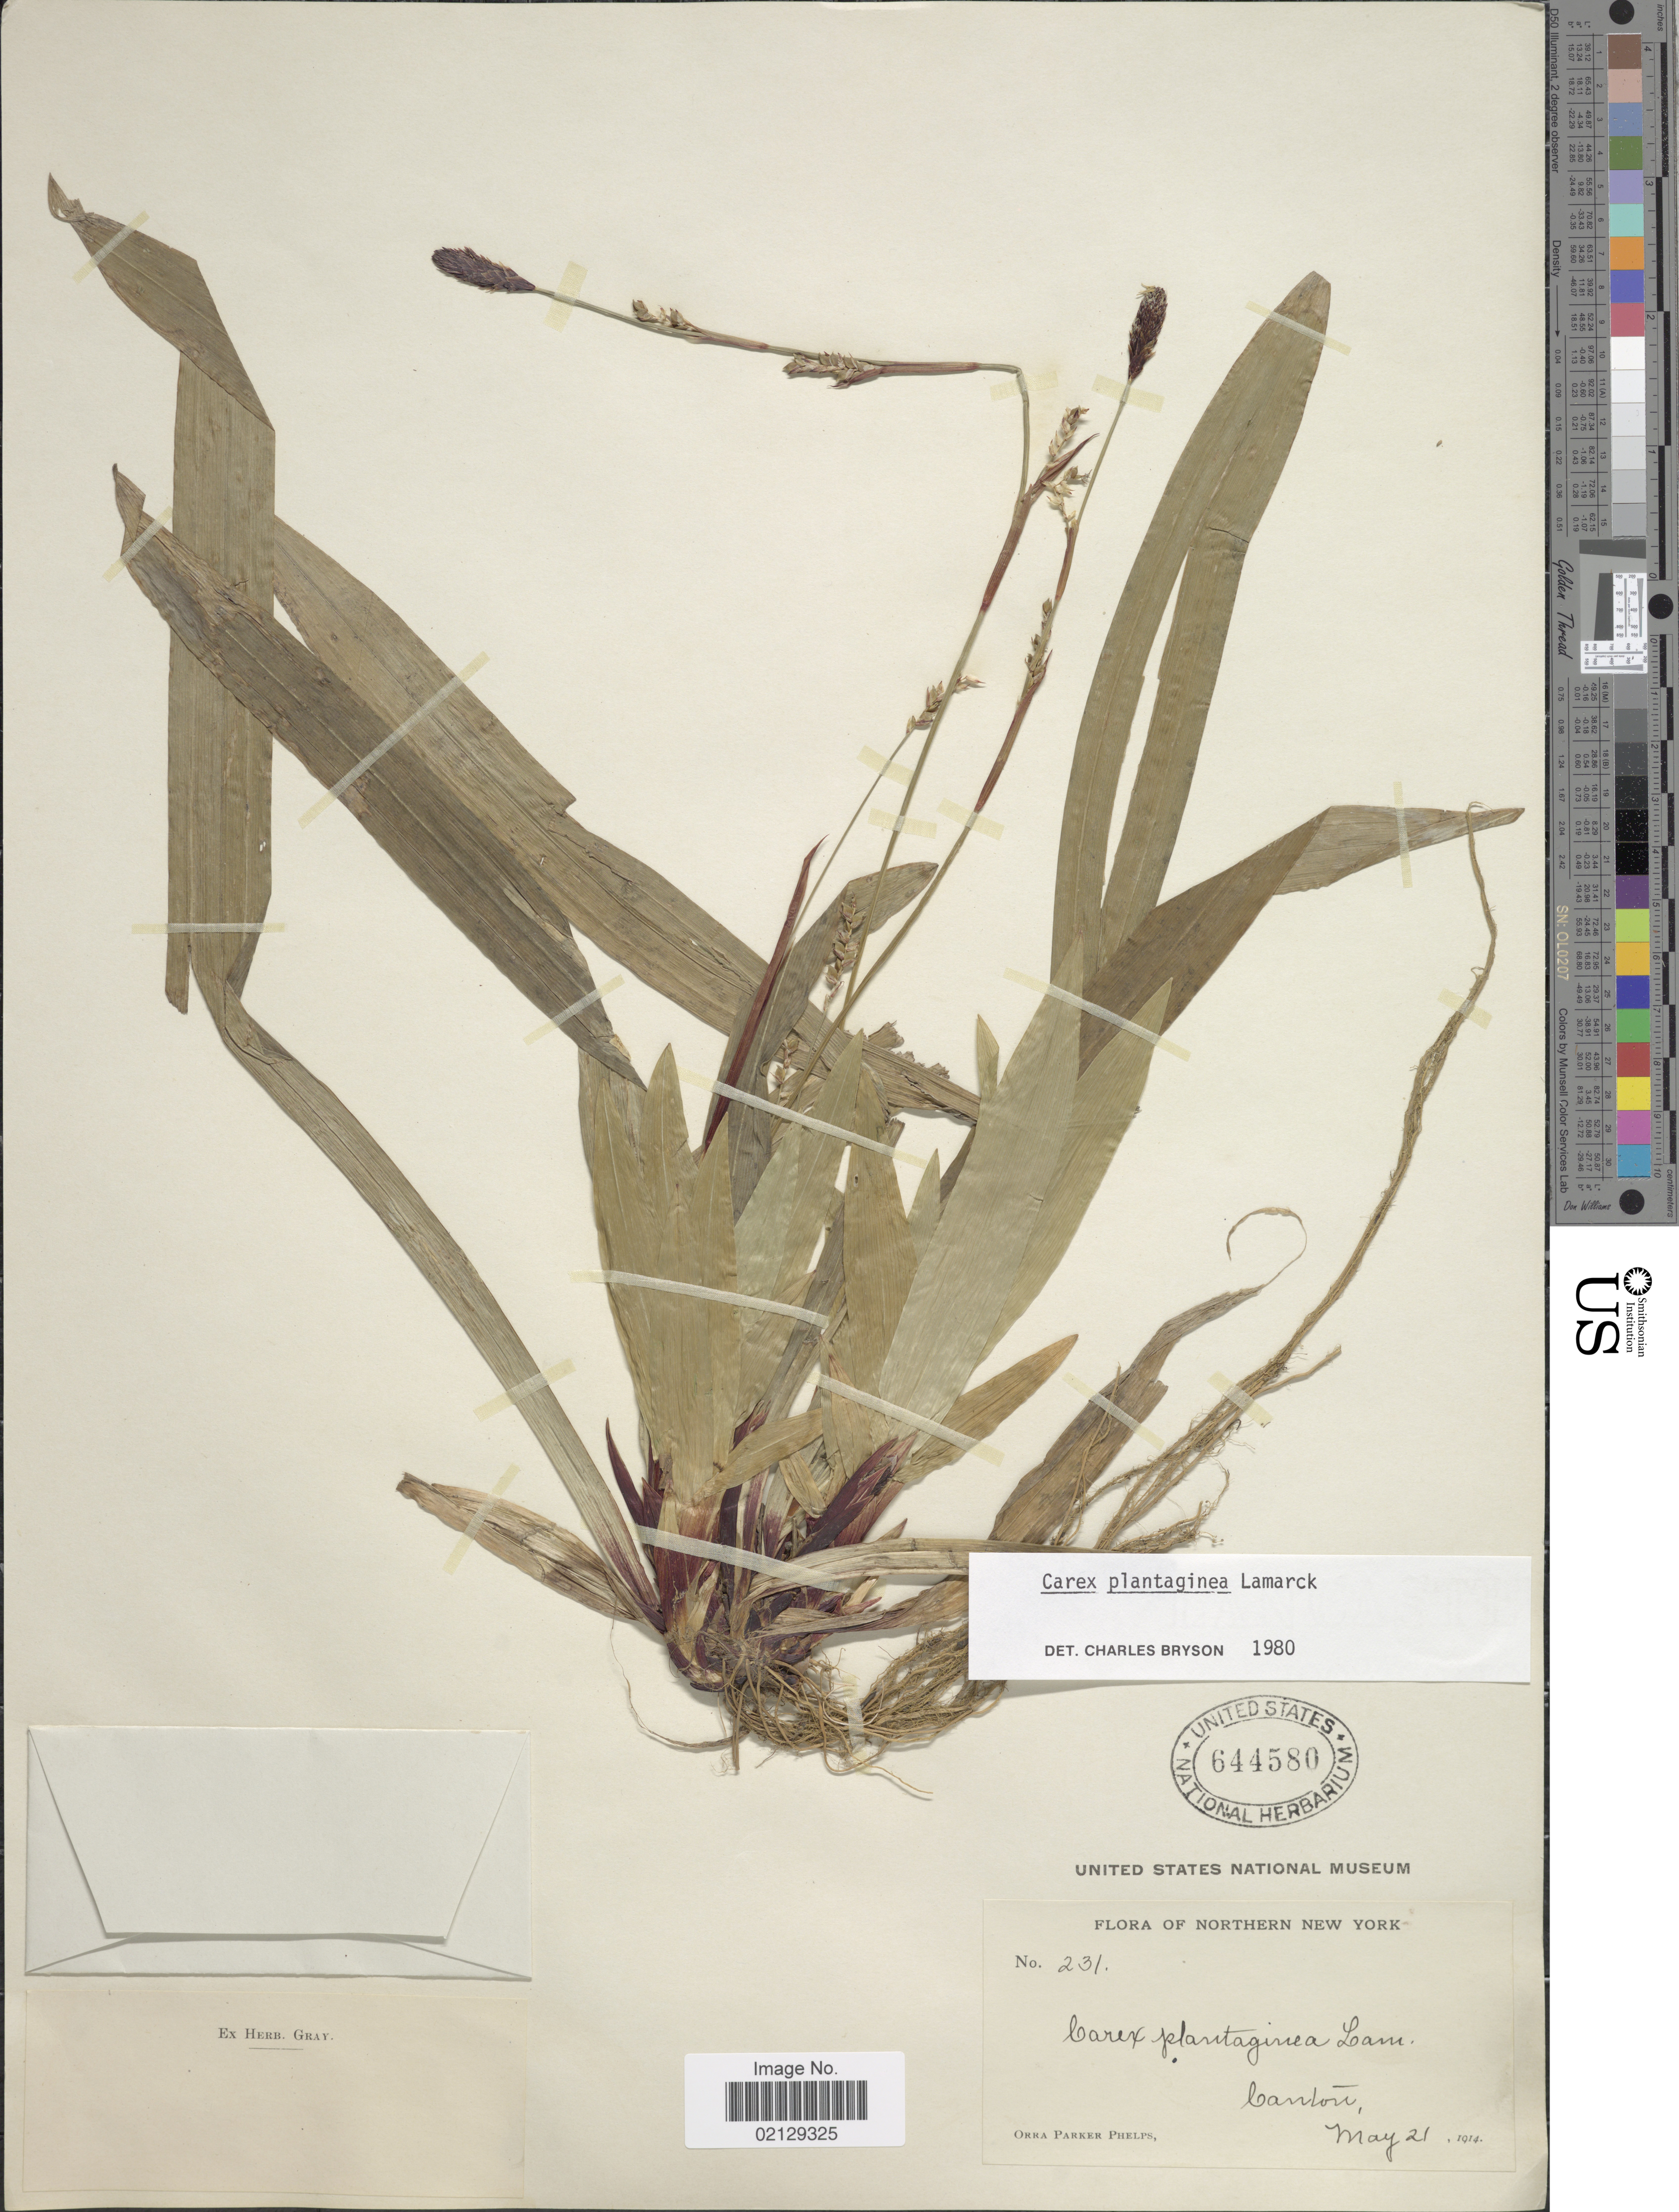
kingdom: Plantae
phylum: Tracheophyta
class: Liliopsida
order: Poales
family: Cyperaceae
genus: Carex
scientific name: Carex plantaginea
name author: Lam.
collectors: O. P. Phelps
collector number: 231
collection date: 1914-05-21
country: United States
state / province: New York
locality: Northern New York, Canton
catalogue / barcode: US 644580